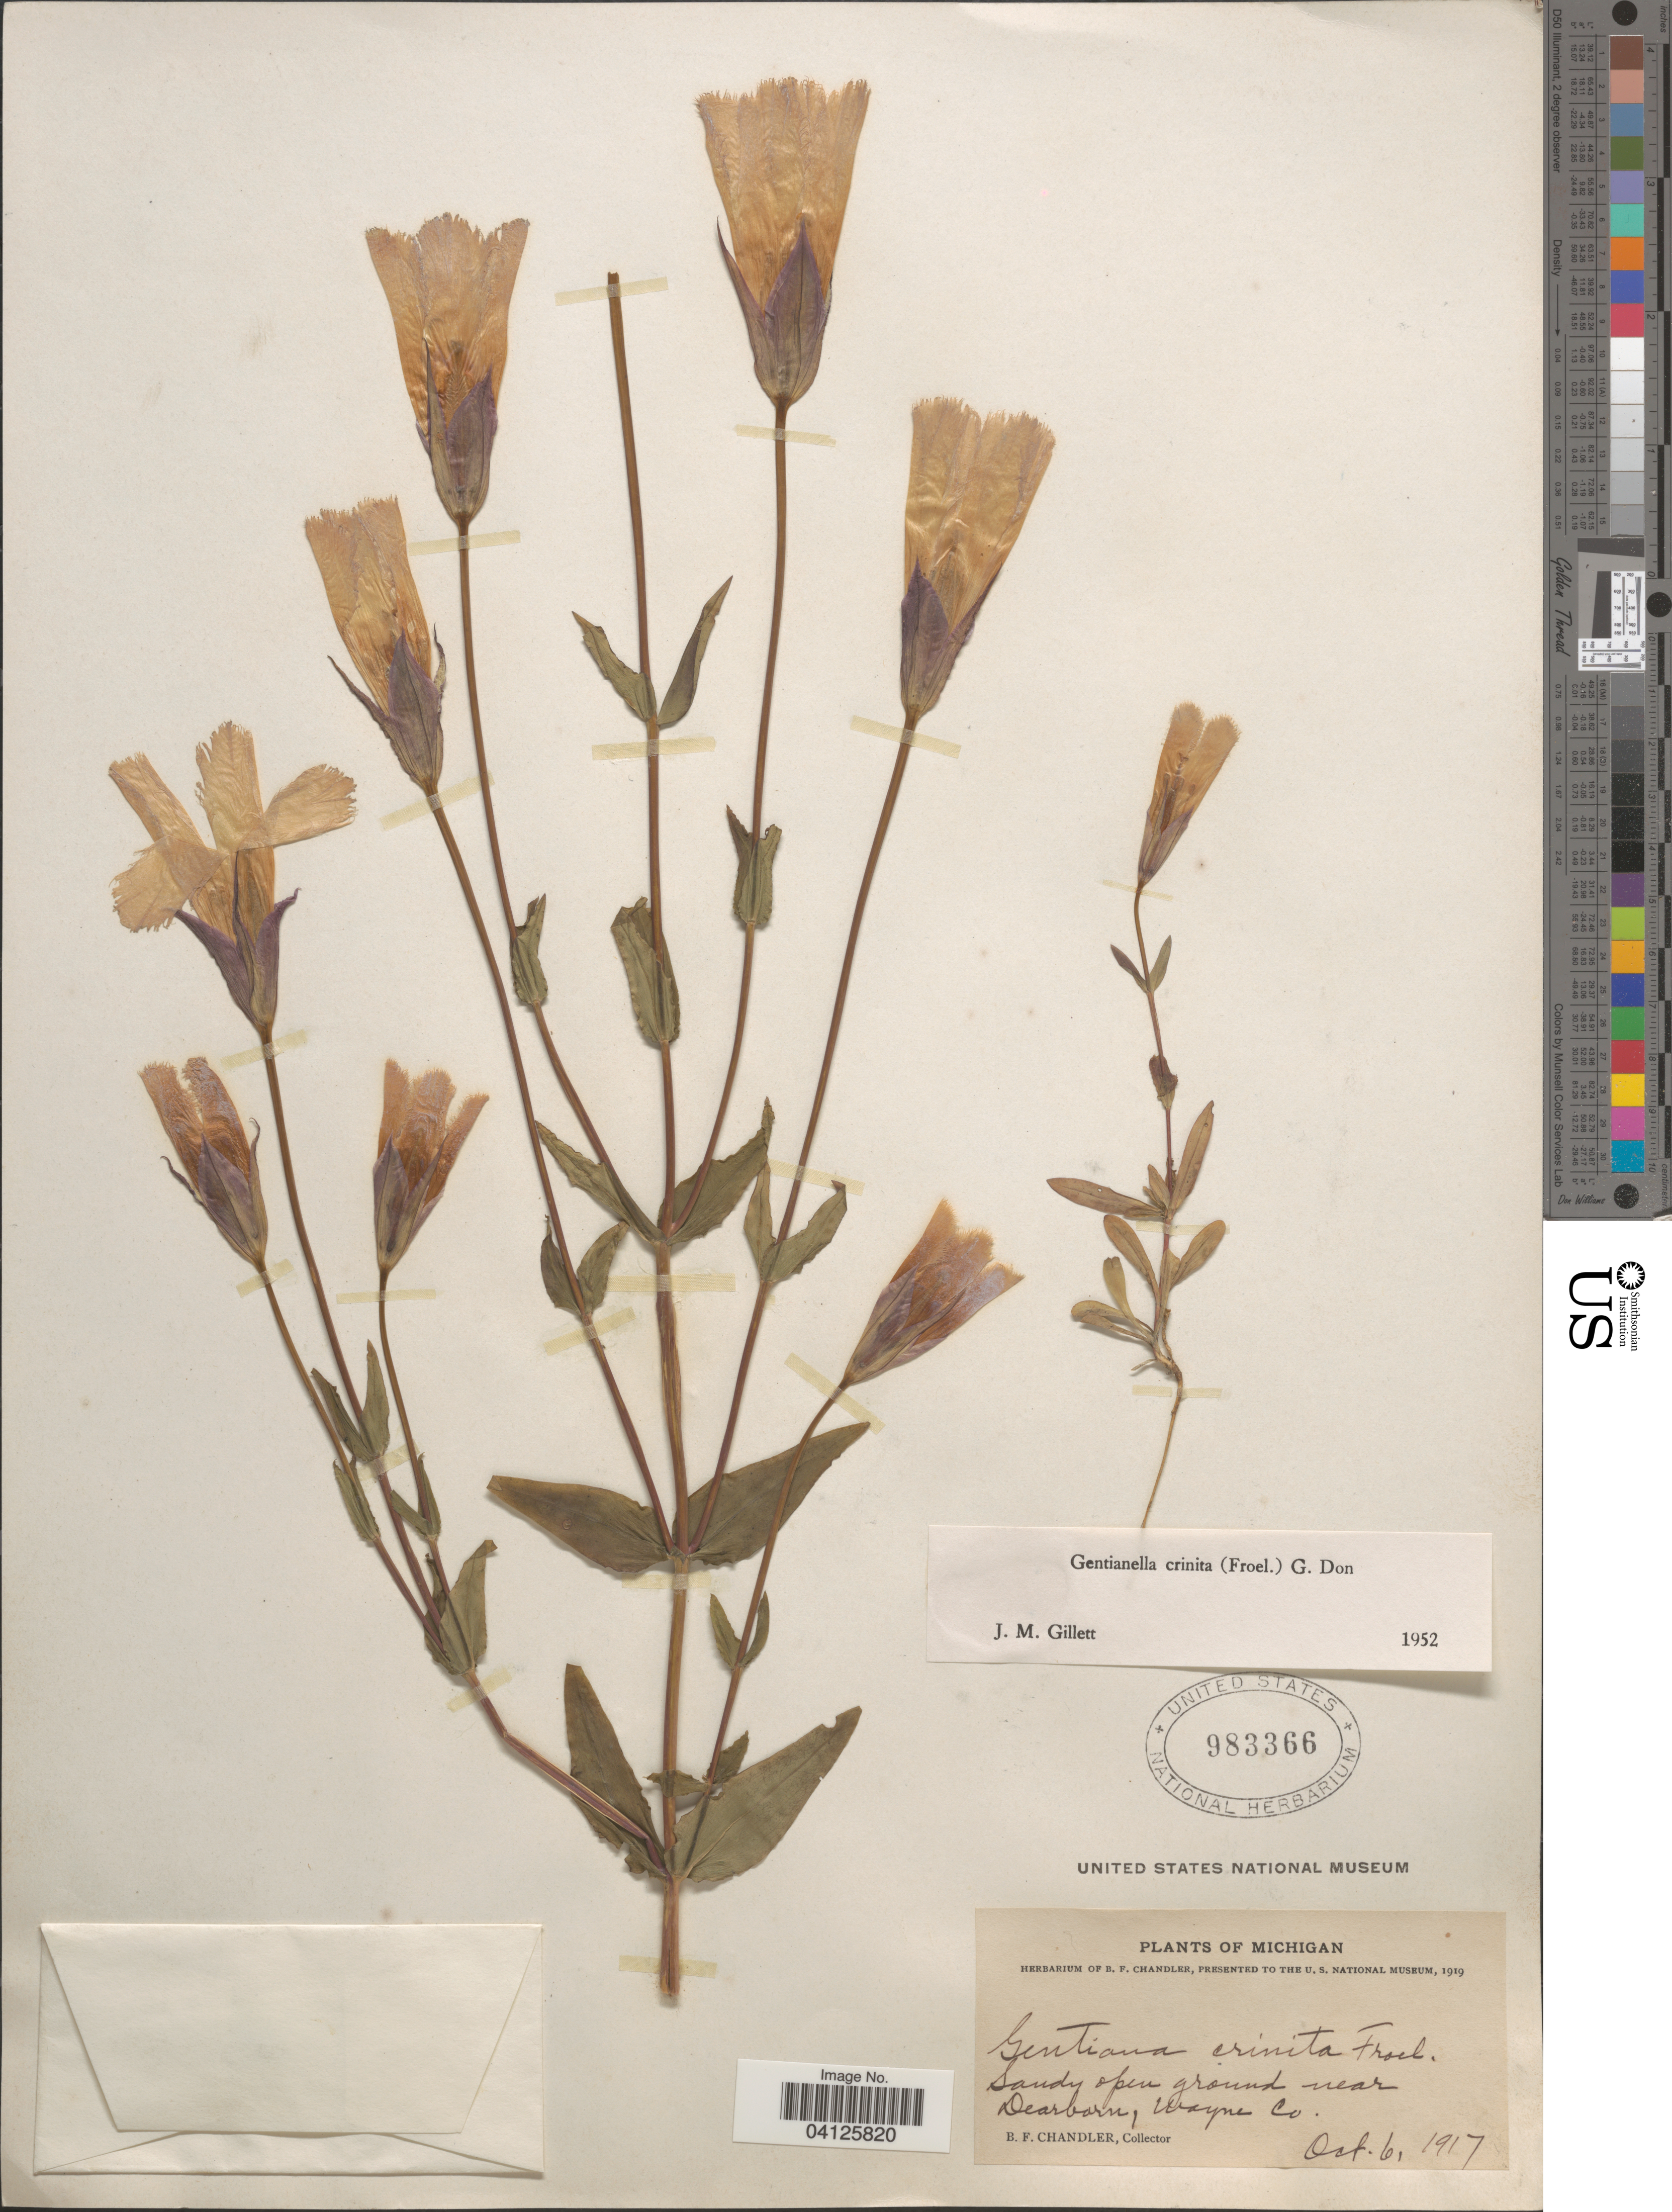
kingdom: Plantae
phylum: Tracheophyta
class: Magnoliopsida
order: Gentianales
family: Gentianaceae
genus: Gentianella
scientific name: Gentianella crinita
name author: (Froel.) G. Don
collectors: B. F. Chandler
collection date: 1917-10-06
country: United States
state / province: Michigan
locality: Sandy open ground near Dearborn, Wayne Co.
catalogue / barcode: US 983366